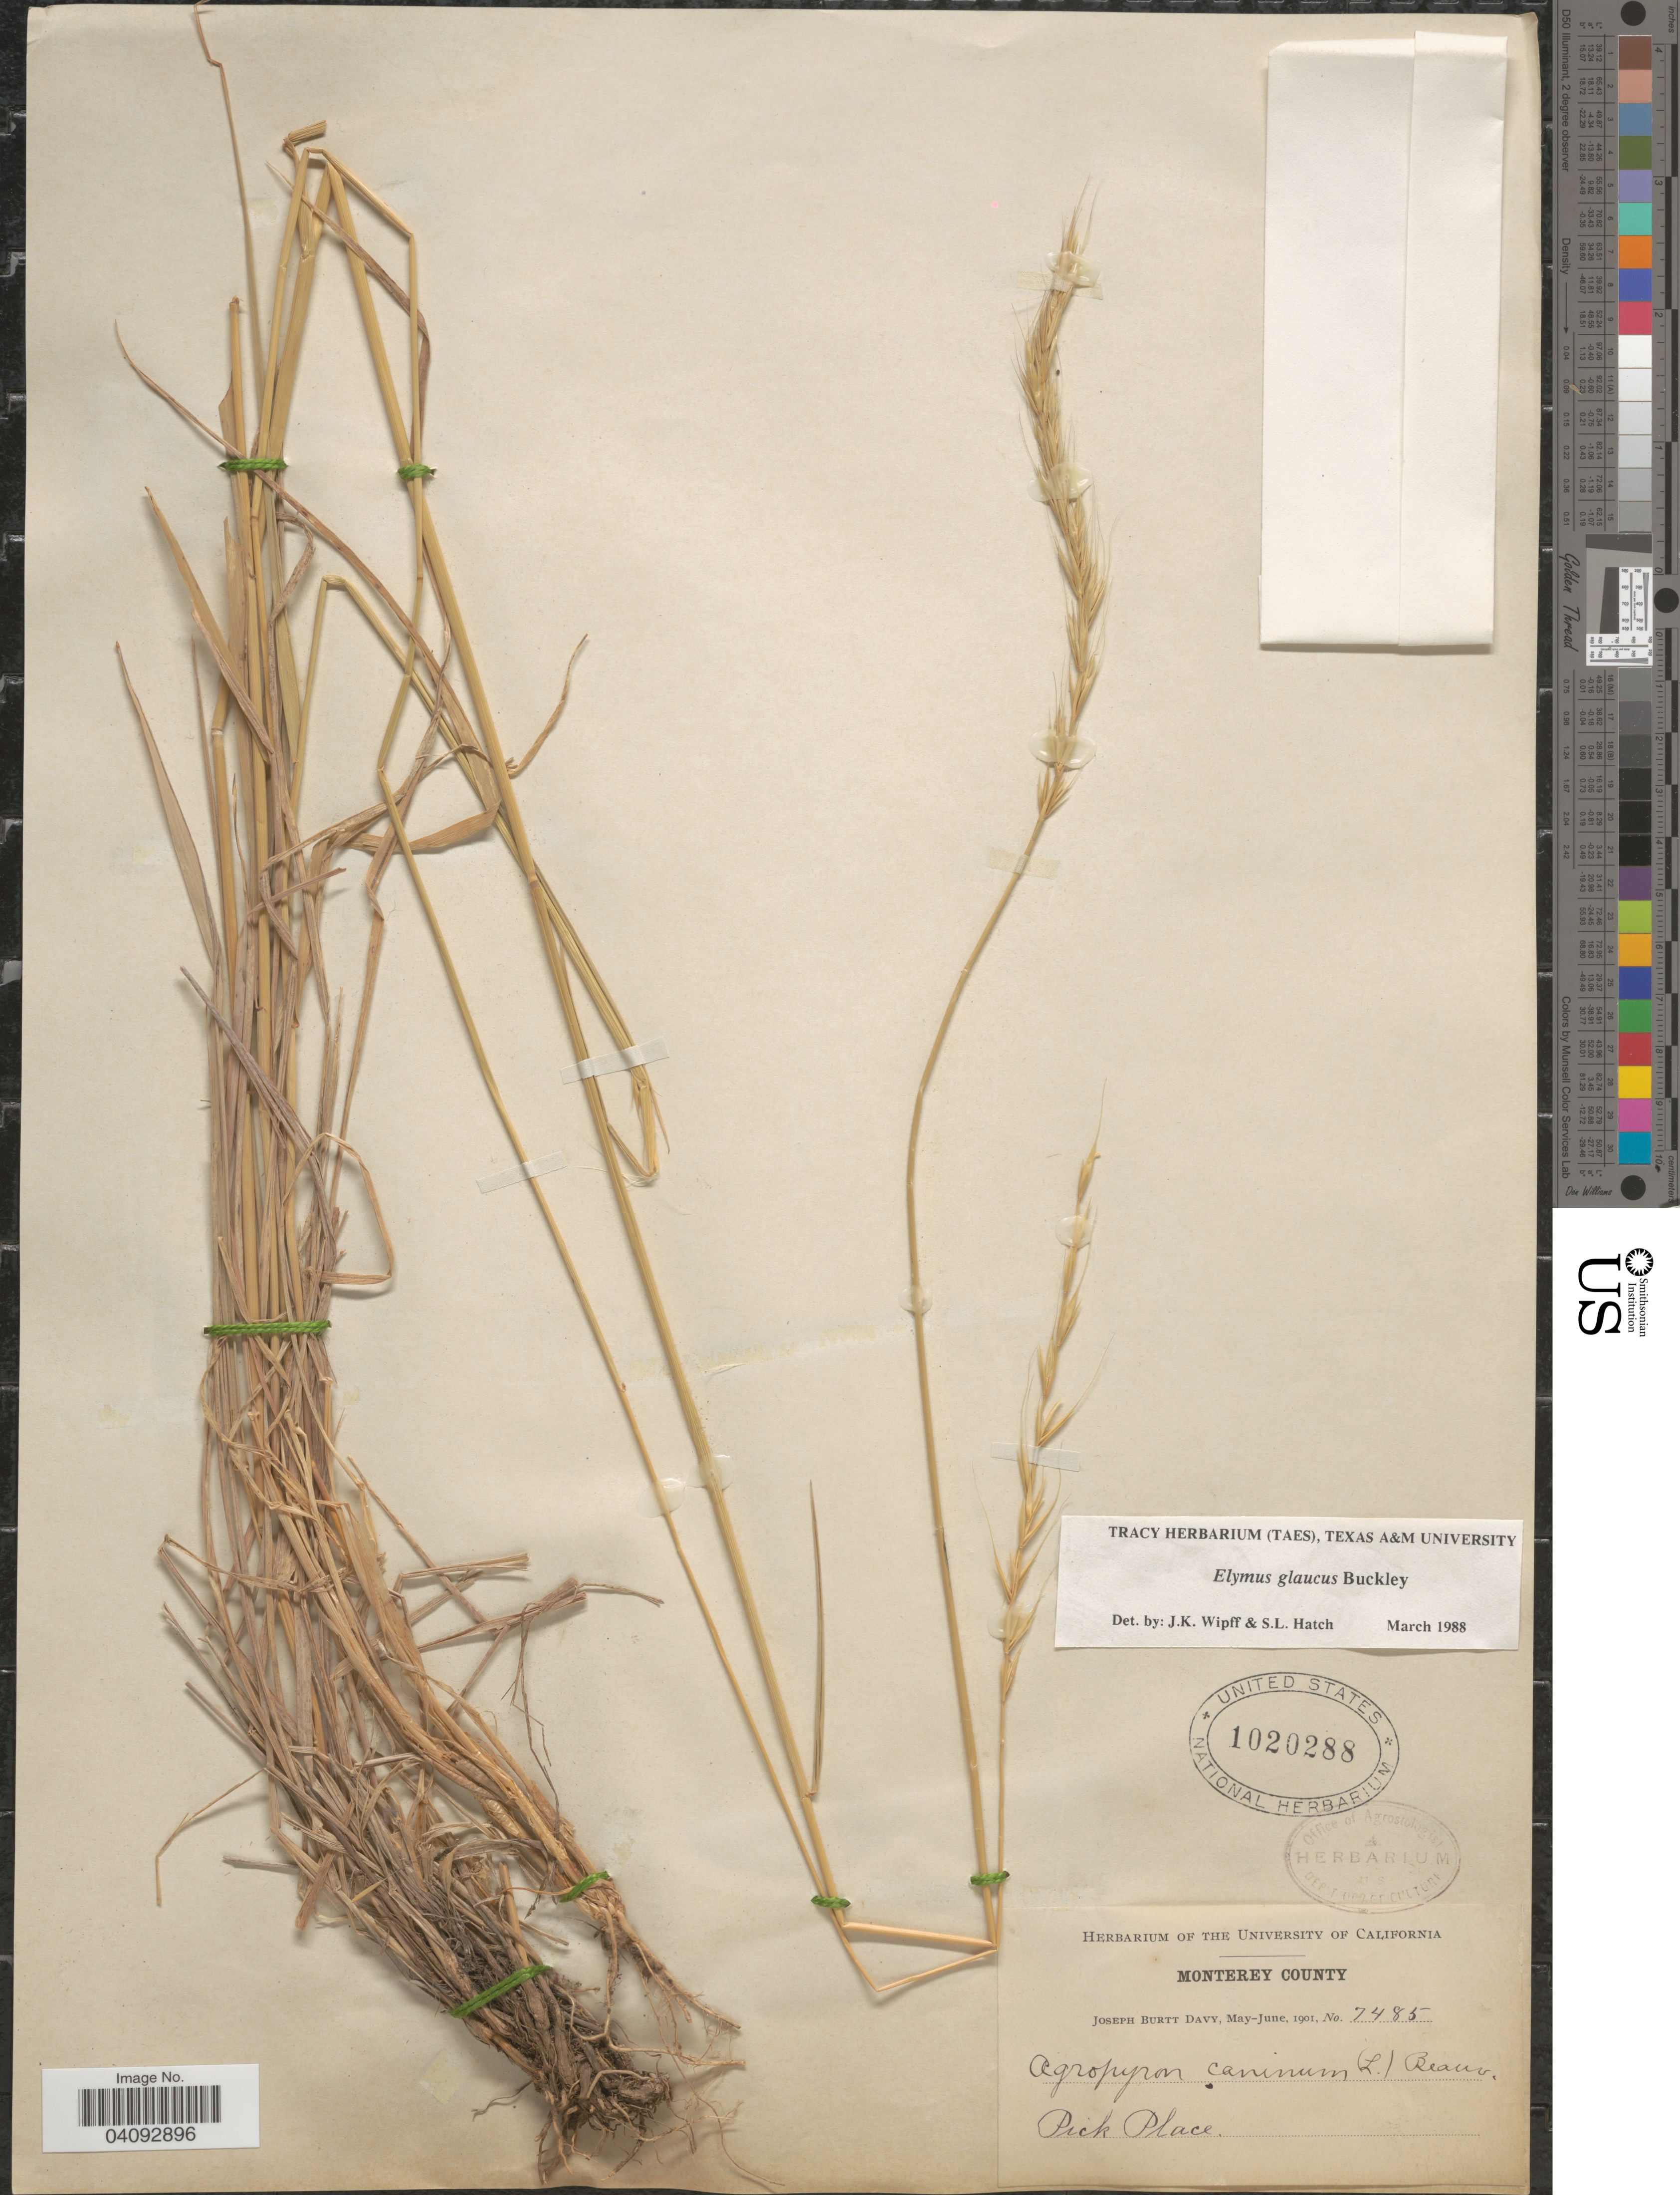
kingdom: Plantae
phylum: Tracheophyta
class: Liliopsida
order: Poales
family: Poaceae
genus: Elymus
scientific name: Elymus glaucus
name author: Buckley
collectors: J. Burtt Davy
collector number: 7485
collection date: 1901-05/1901-06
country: United States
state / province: California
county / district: Monterey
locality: Monterey County. Pick Place.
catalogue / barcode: US 1020288